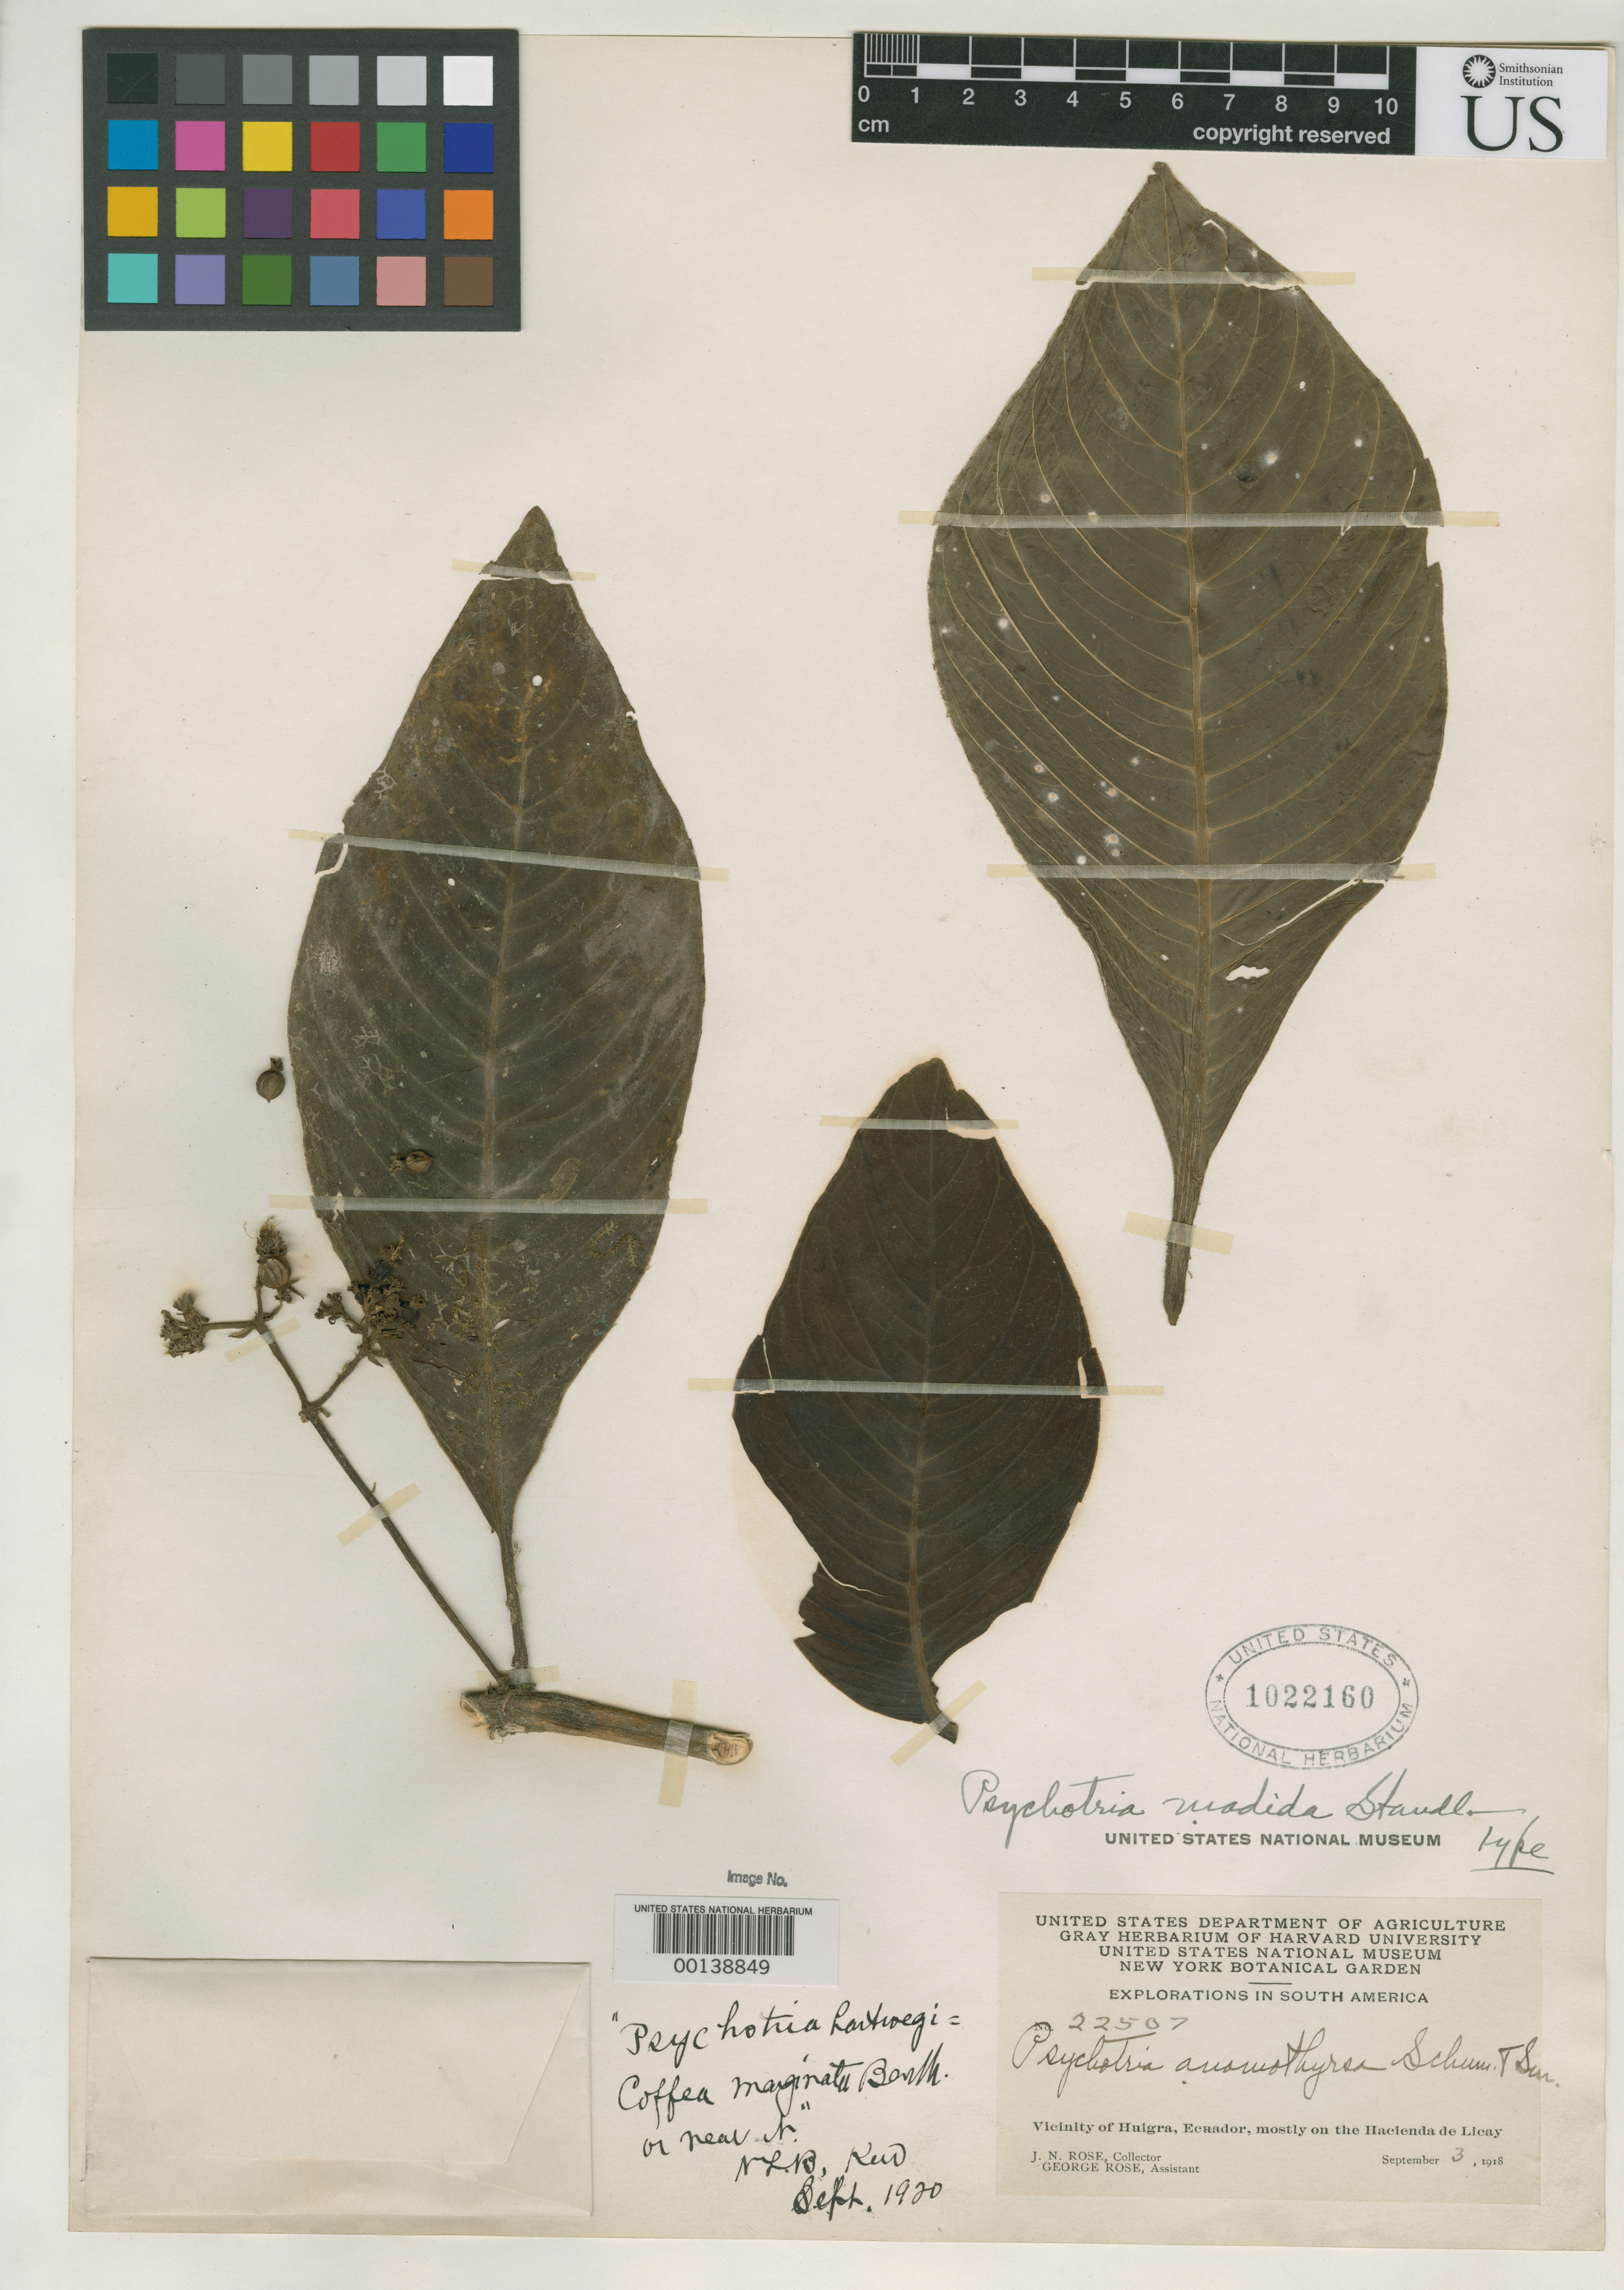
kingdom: Plantae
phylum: Tracheophyta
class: Magnoliopsida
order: Gentianales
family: Rubiaceae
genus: Psychotria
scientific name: Psychotria madida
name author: Standl.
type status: Holotype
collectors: J. N. Rose & G. Rose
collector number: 22507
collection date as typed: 03 Sep 1918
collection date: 1918-09-03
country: Ecuador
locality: Vicinity of Huigra.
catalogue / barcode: US 1022160